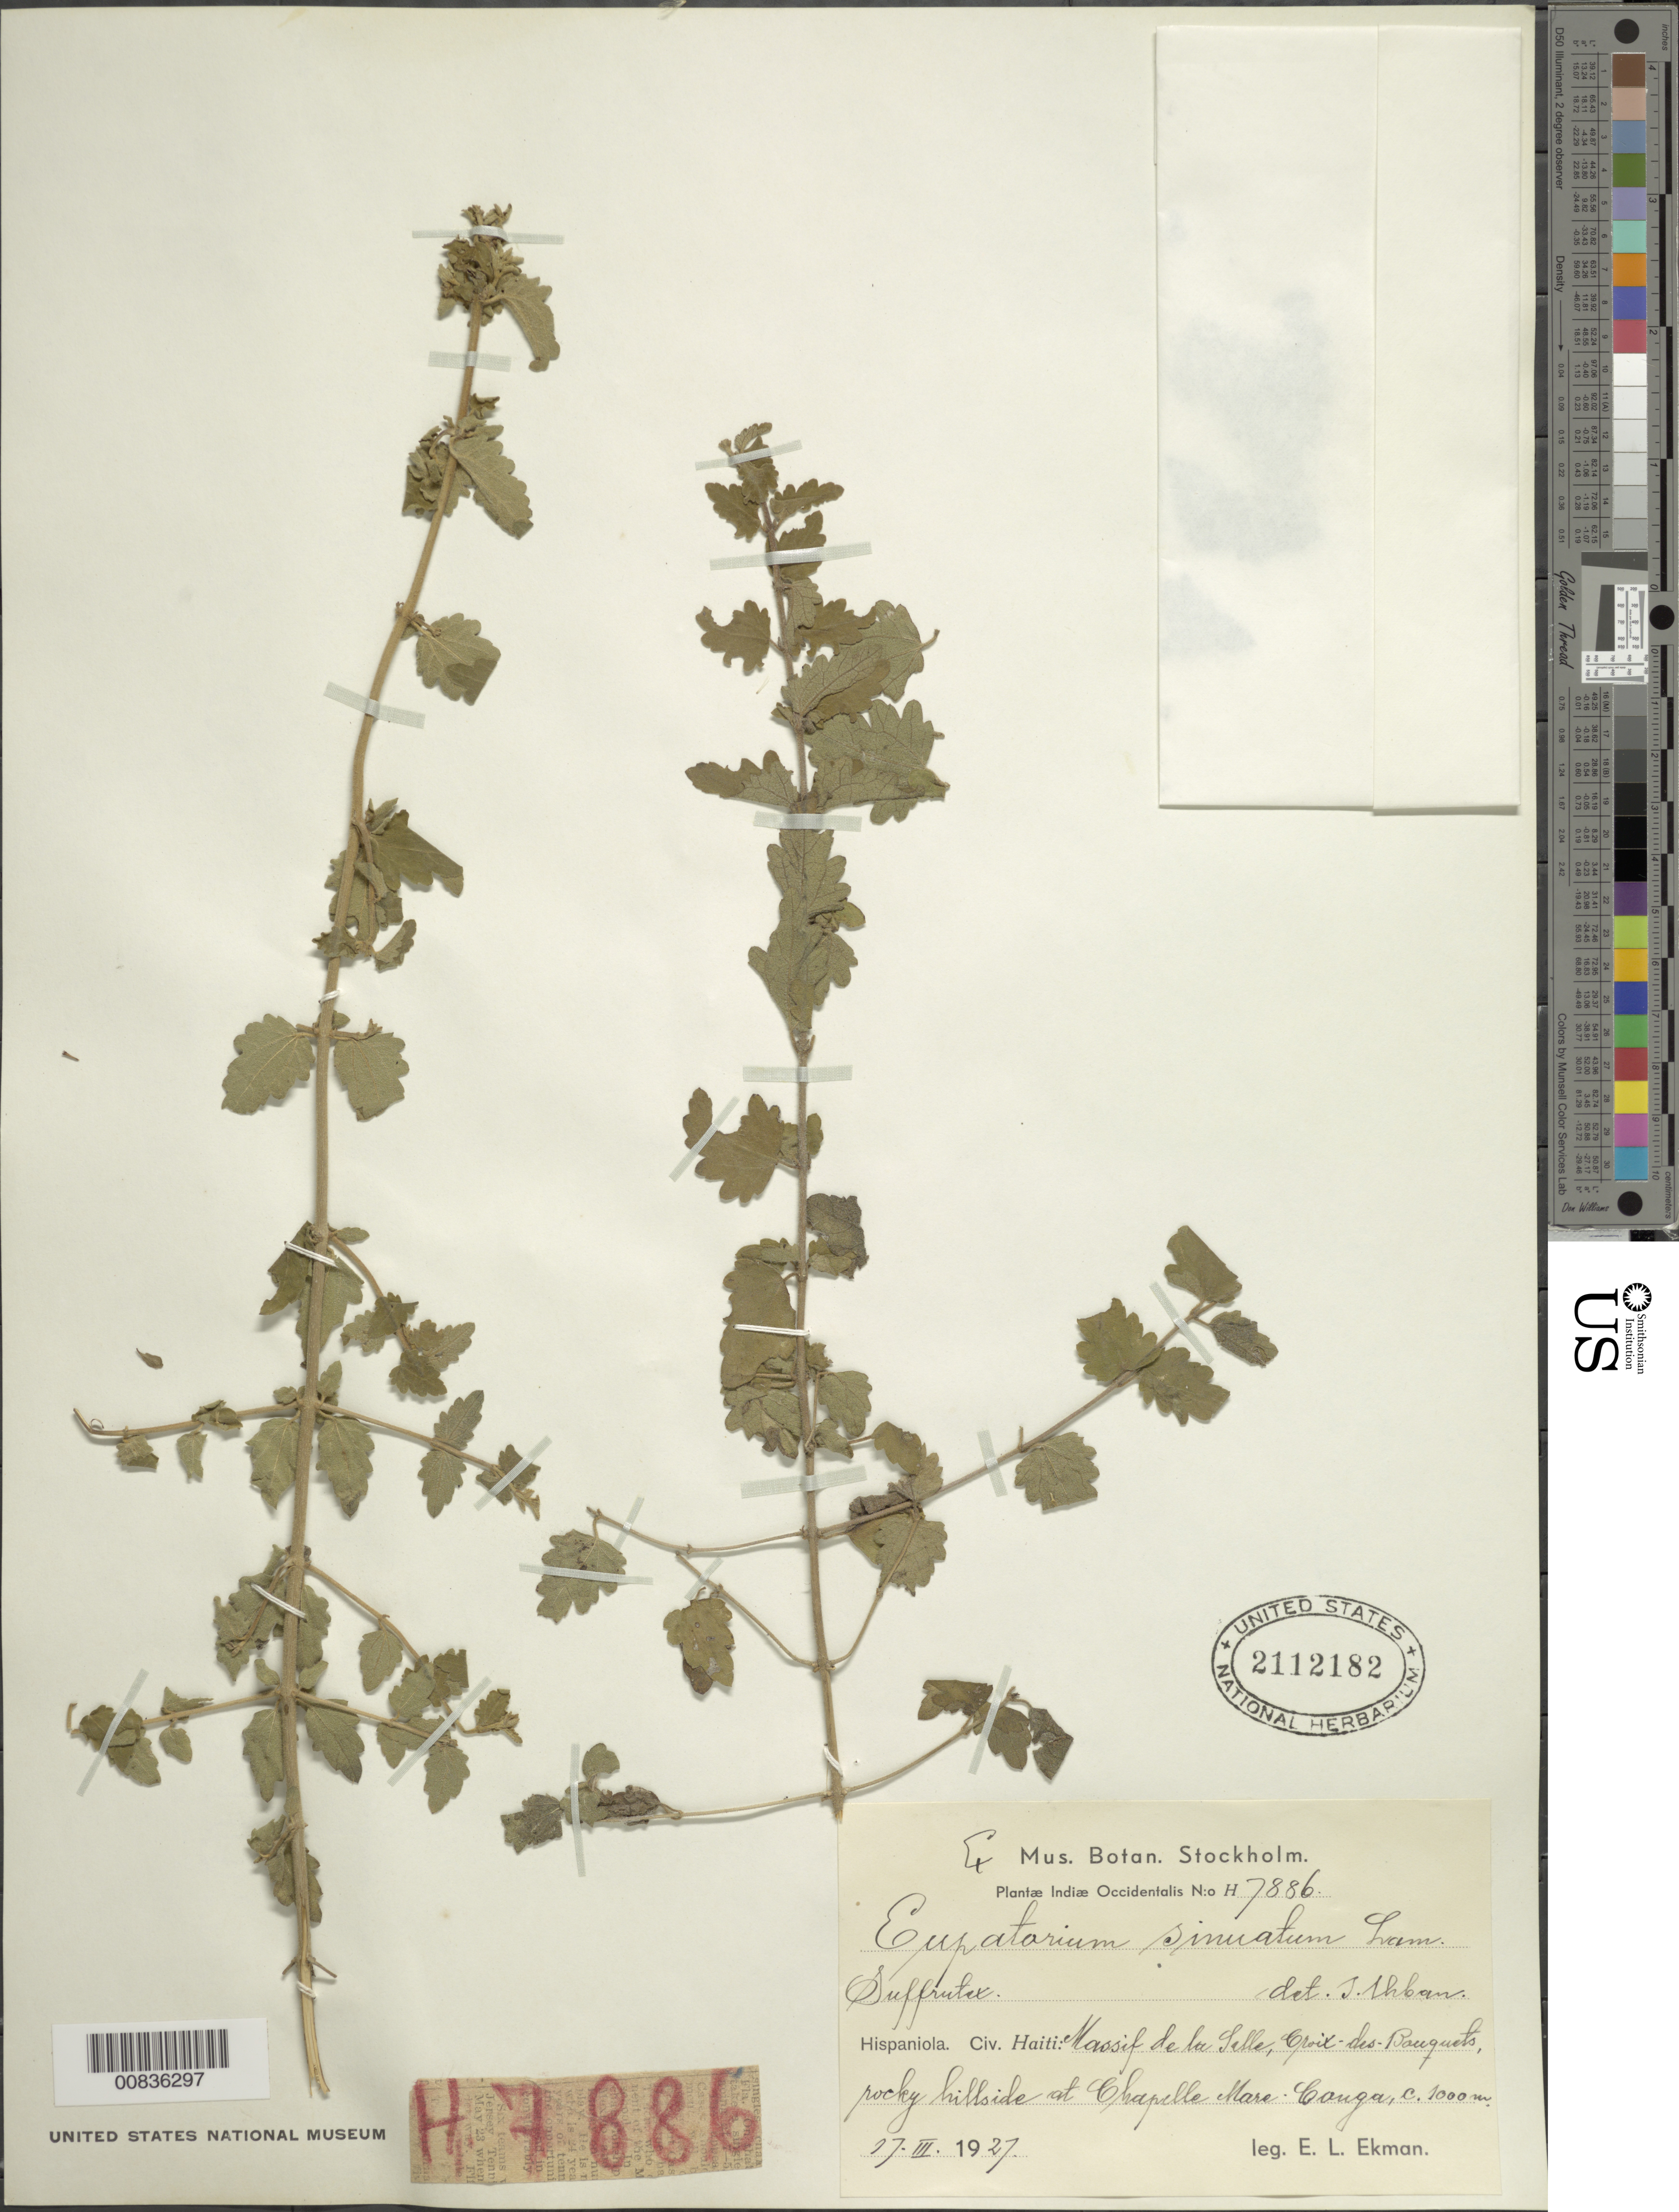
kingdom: Plantae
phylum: Tracheophyta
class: Magnoliopsida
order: Asterales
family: Asteraceae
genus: Chromolaena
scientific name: Chromolaena sinuata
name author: (Lam.) R.M. King & H. Rob.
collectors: E. L. Ekman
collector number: H 7886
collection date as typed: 17 Mar 1927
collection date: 1927-03-17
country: Haiti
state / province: Ouest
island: Hispaniola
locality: Massif de la Selle, Croix-des-Bouquets, at Chapelle Mare-Cauga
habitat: Rocky hillside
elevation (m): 1000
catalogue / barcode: US 2112182